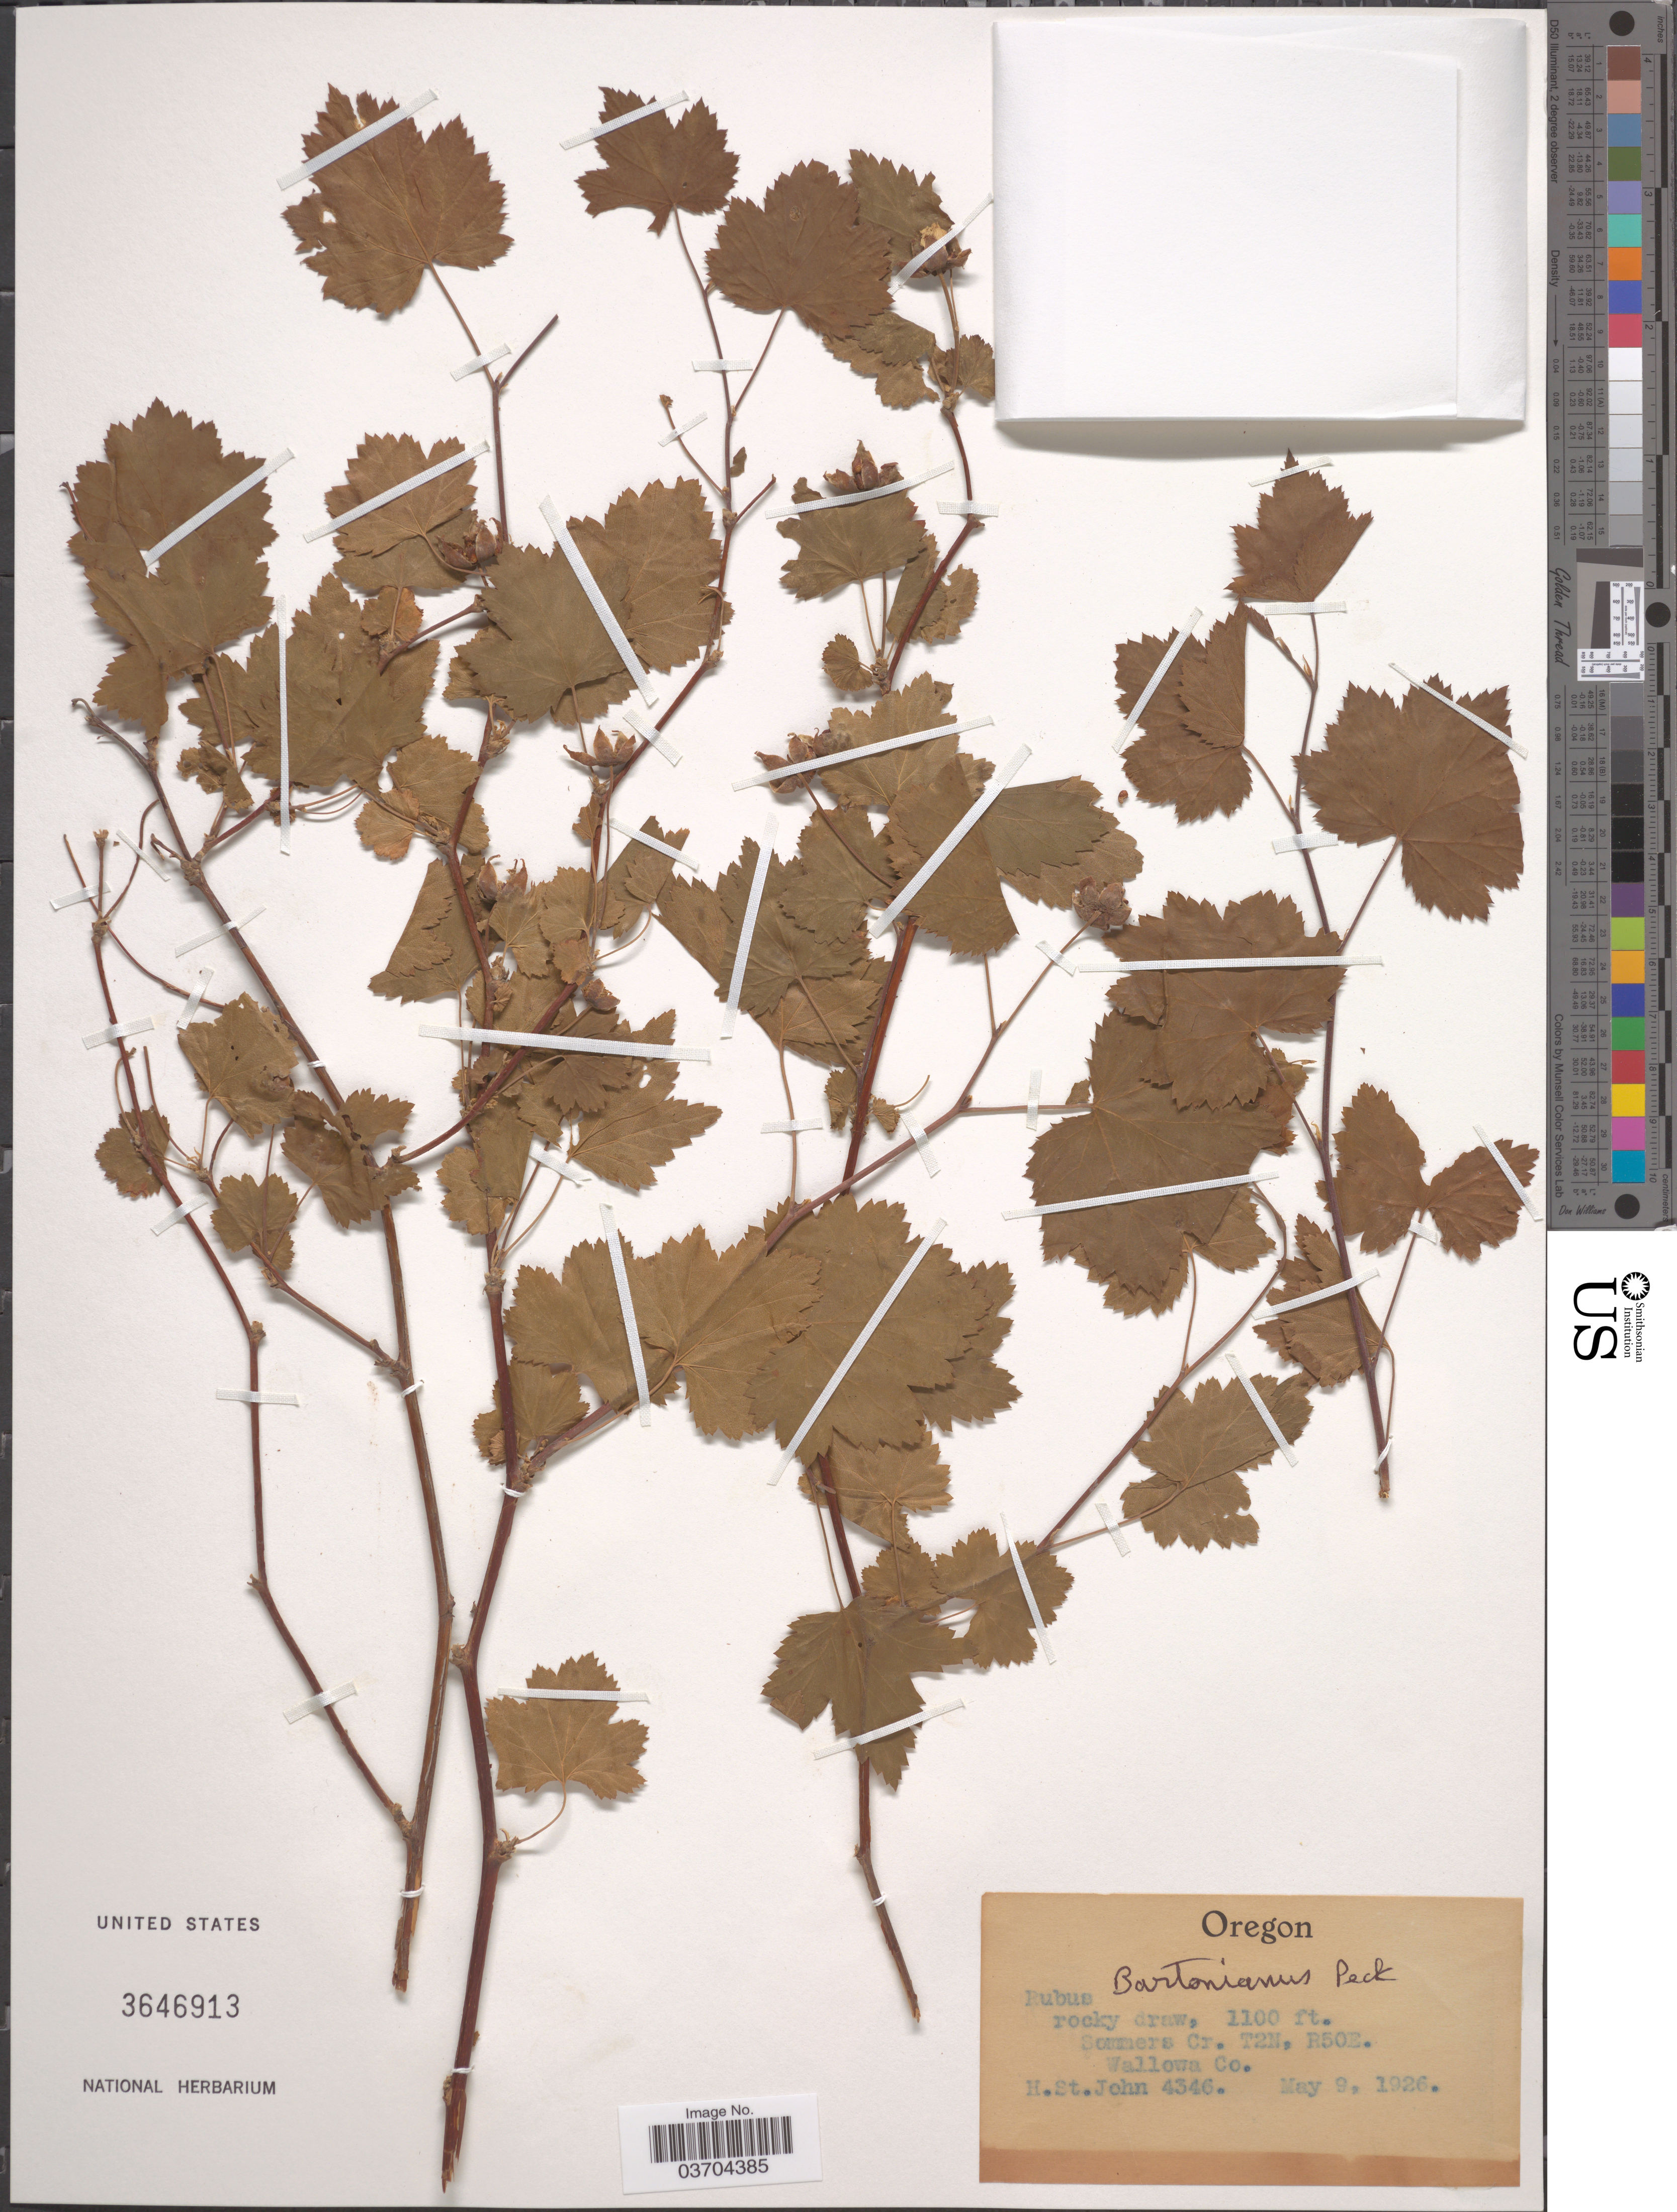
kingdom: Plantae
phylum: Tracheophyta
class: Magnoliopsida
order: Rosales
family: Rosaceae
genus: Rubus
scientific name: Rubus bartonianus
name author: M. Peck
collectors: H. St. John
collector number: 4346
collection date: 1926-05-09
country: United States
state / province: Oregon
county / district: Wallowa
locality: Sommers Cr. T2N, R50E. Wallowa Co.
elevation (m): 335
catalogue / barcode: US 3646913